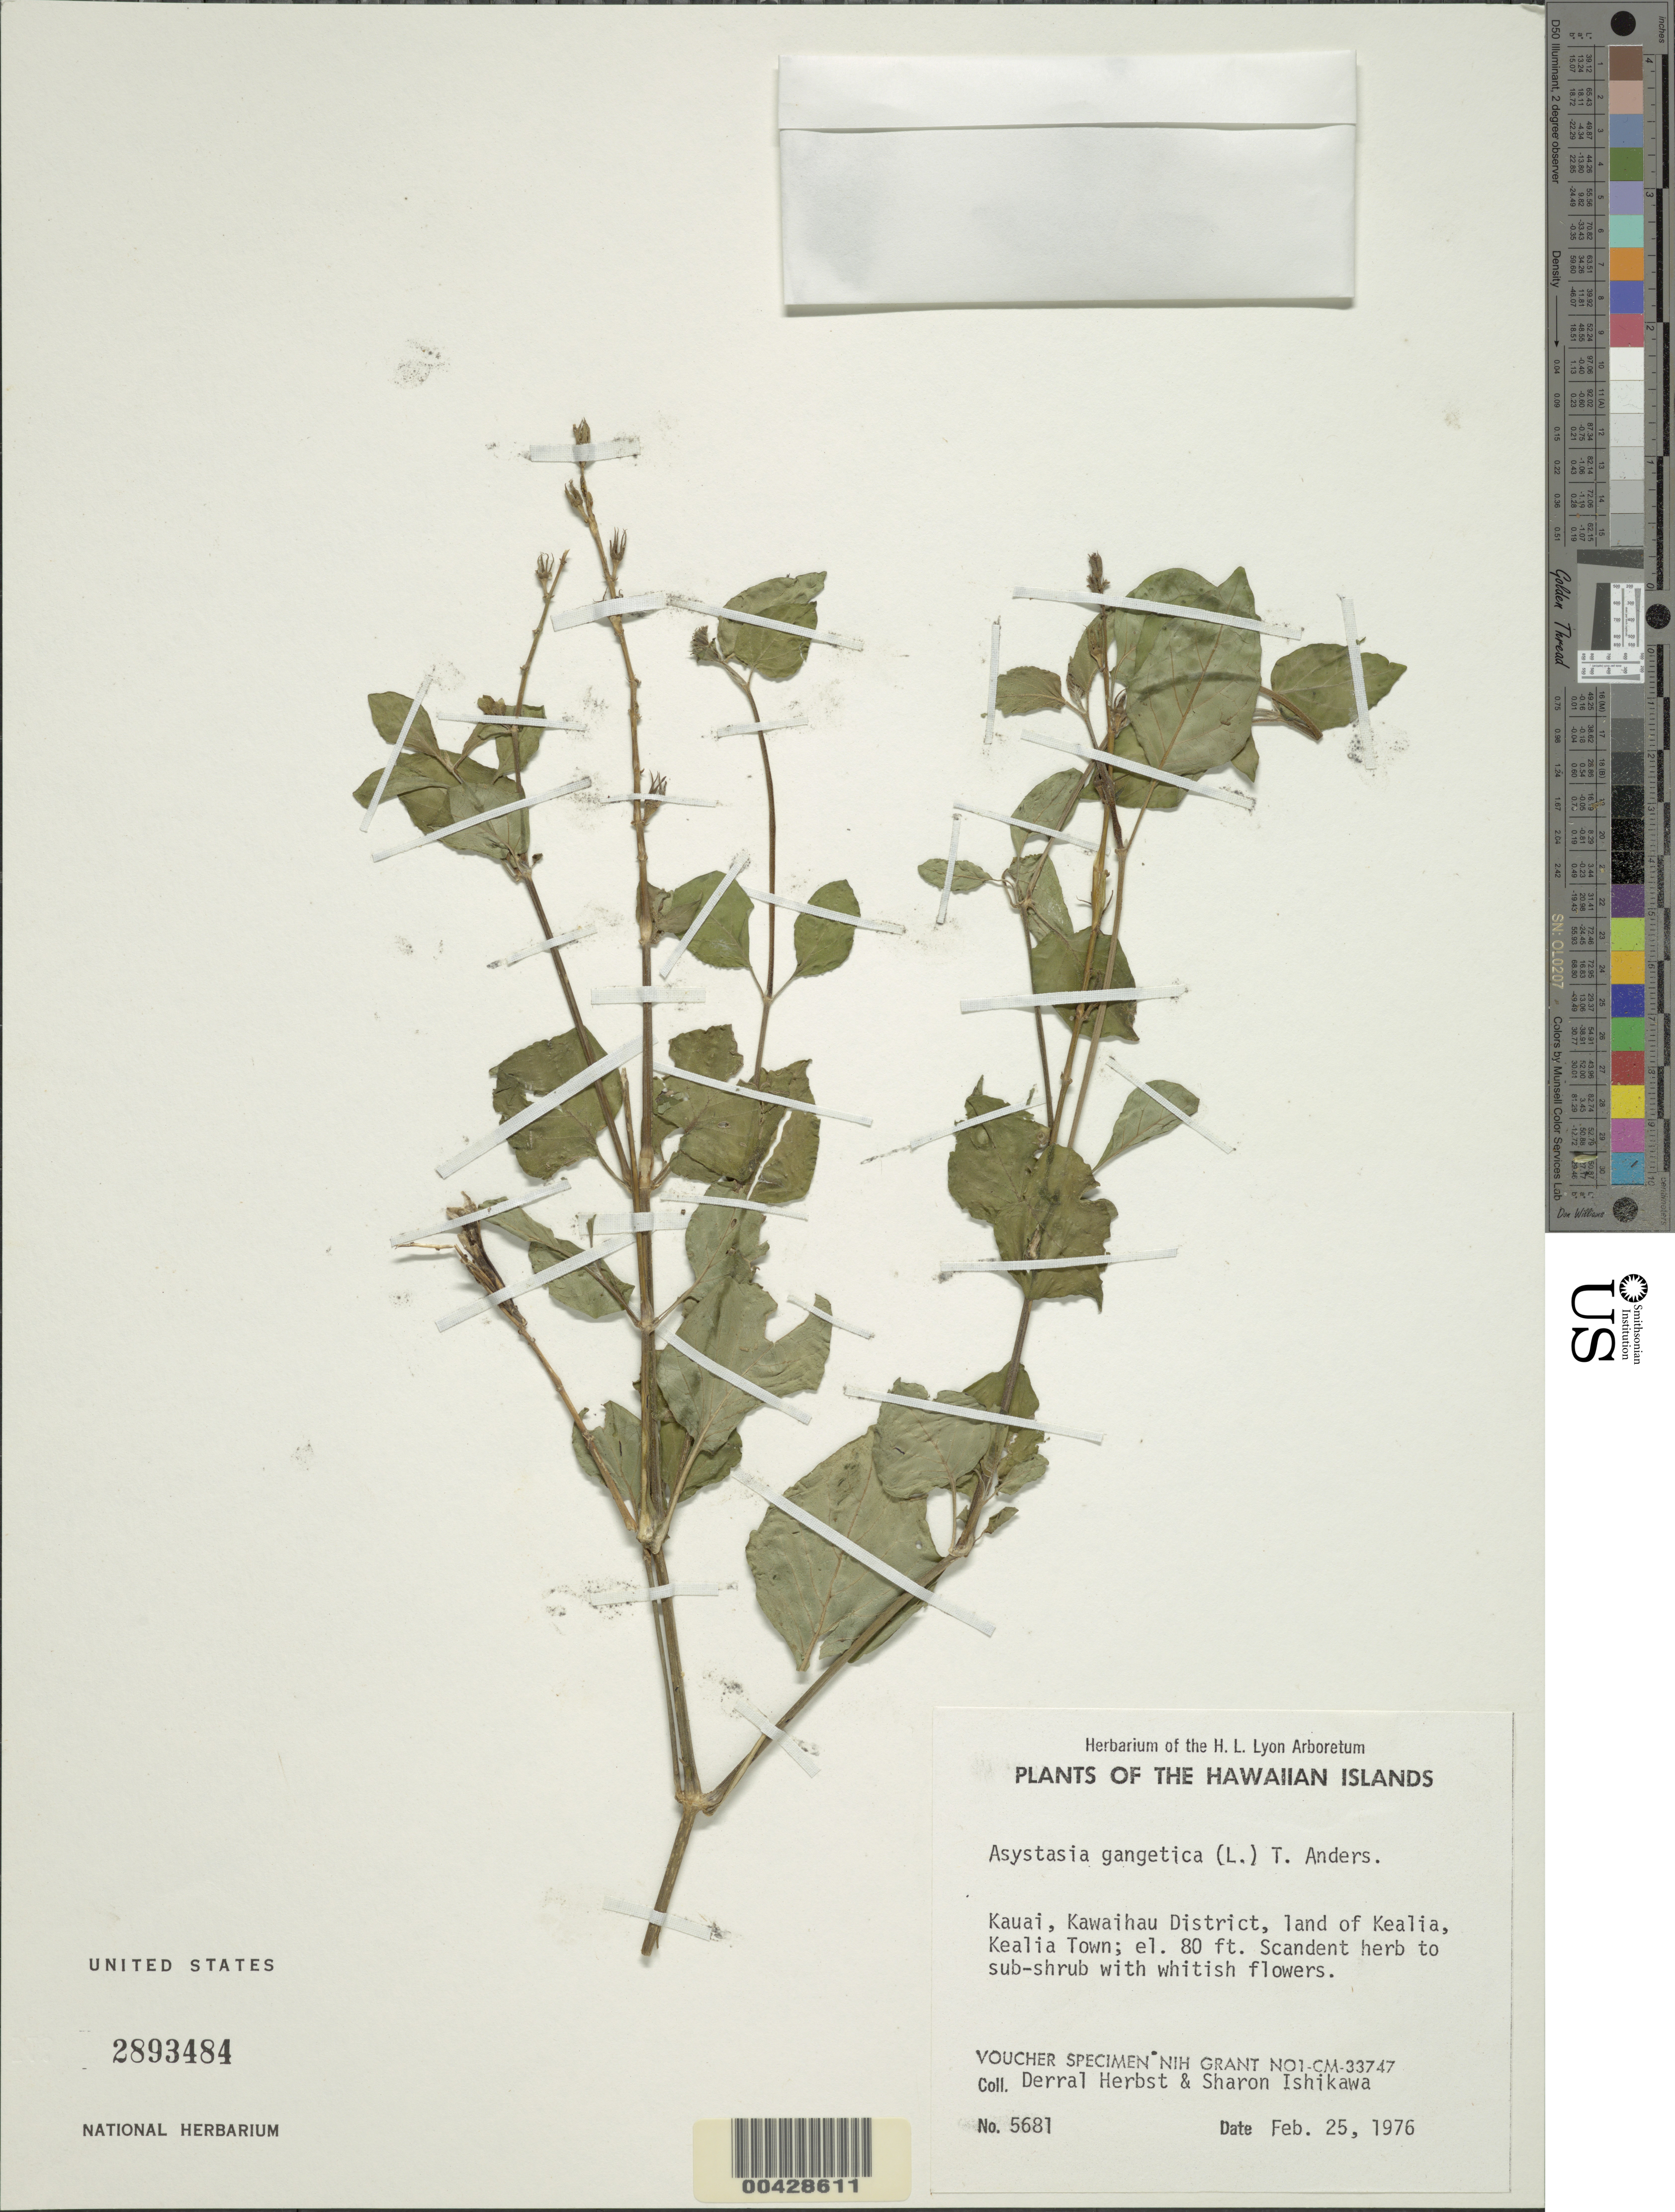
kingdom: Plantae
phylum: Tracheophyta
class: Magnoliopsida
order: Lamiales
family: Acanthaceae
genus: Asystasia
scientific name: Asystasia gangetica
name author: (L.) T. Anderson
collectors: D. R. Herbst & S. Ishikawa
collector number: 5681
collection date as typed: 25 Feb 1976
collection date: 1976-02-25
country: United States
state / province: Hawaii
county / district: Kauai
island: Kaua'i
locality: Kawaihua District, Kealia Town, land of Kealia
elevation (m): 262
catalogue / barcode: US 2893484